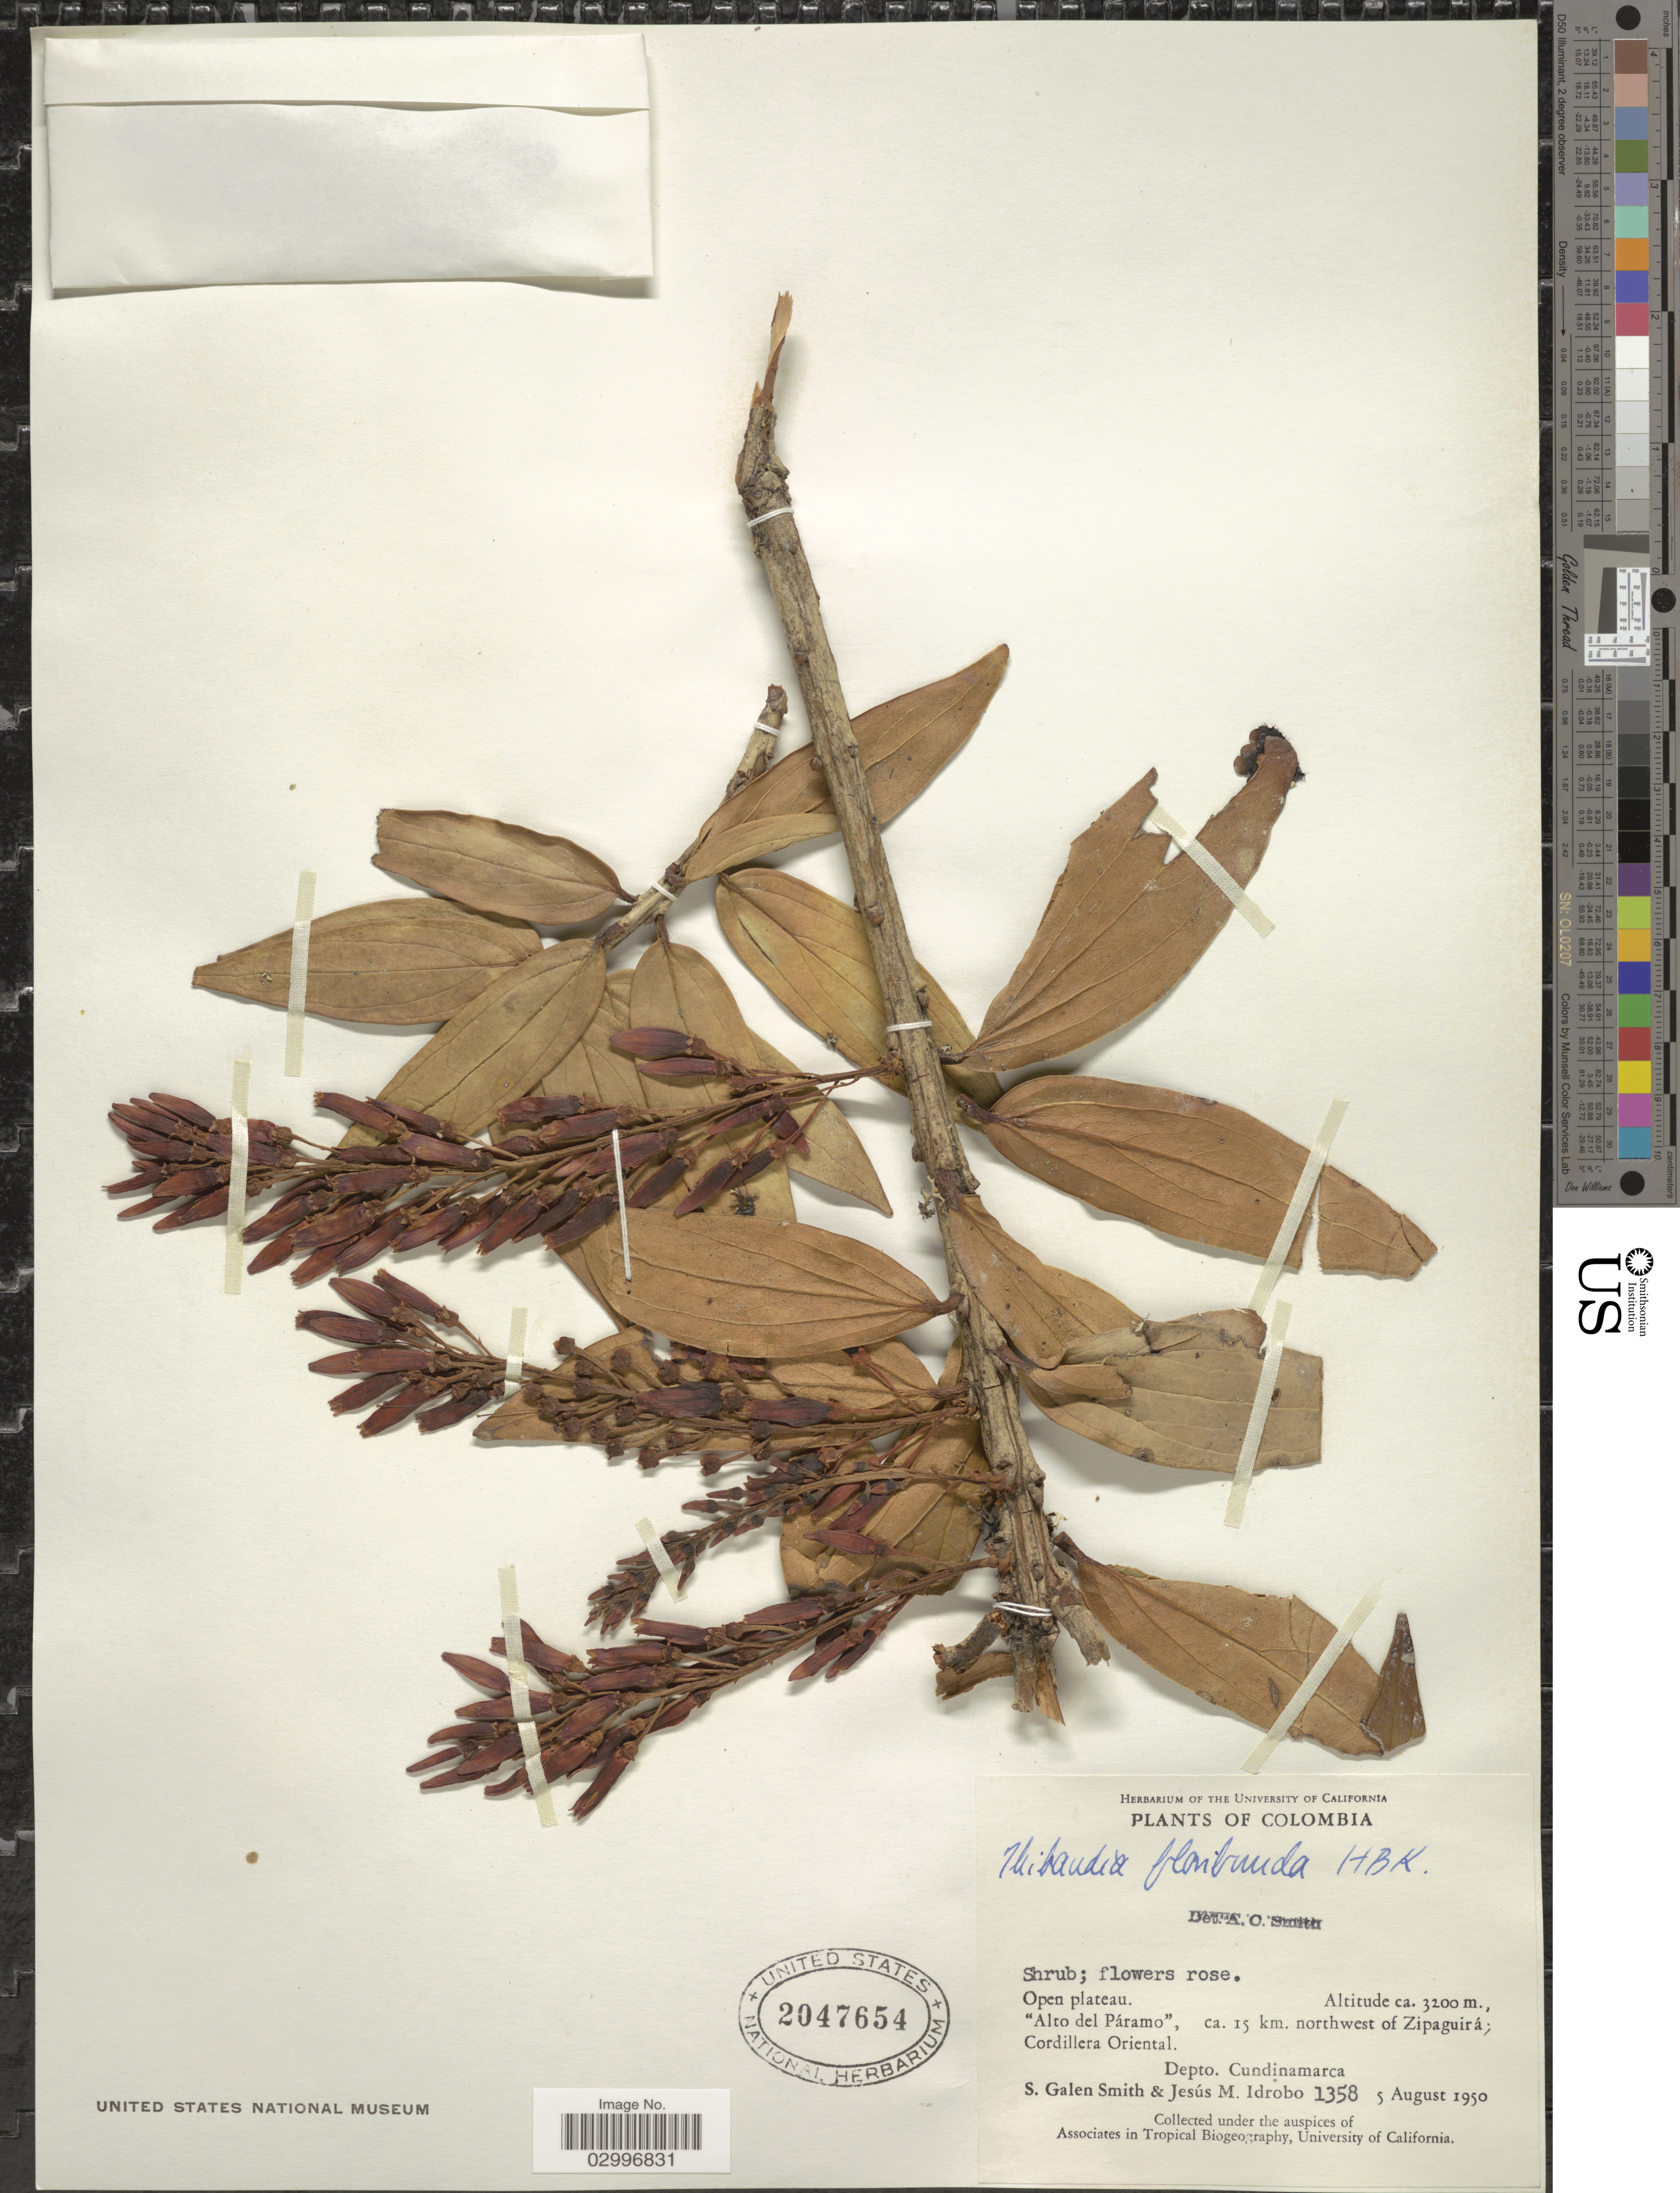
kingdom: Plantae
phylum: Tracheophyta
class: Magnoliopsida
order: Ericales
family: Ericaceae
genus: Thibaudia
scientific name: Thibaudia floribunda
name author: Kunth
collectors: S. G. Smith & J. M. Idrobo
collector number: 1358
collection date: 1950-08-05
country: Colombia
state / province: Cundinamarca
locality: Open plateau, "Alto del Páramo", ca. 15 km. northwest of Zipaguirá; Cordillera Oriental. Depto. Cundinamarca.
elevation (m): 3200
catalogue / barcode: US 2047654